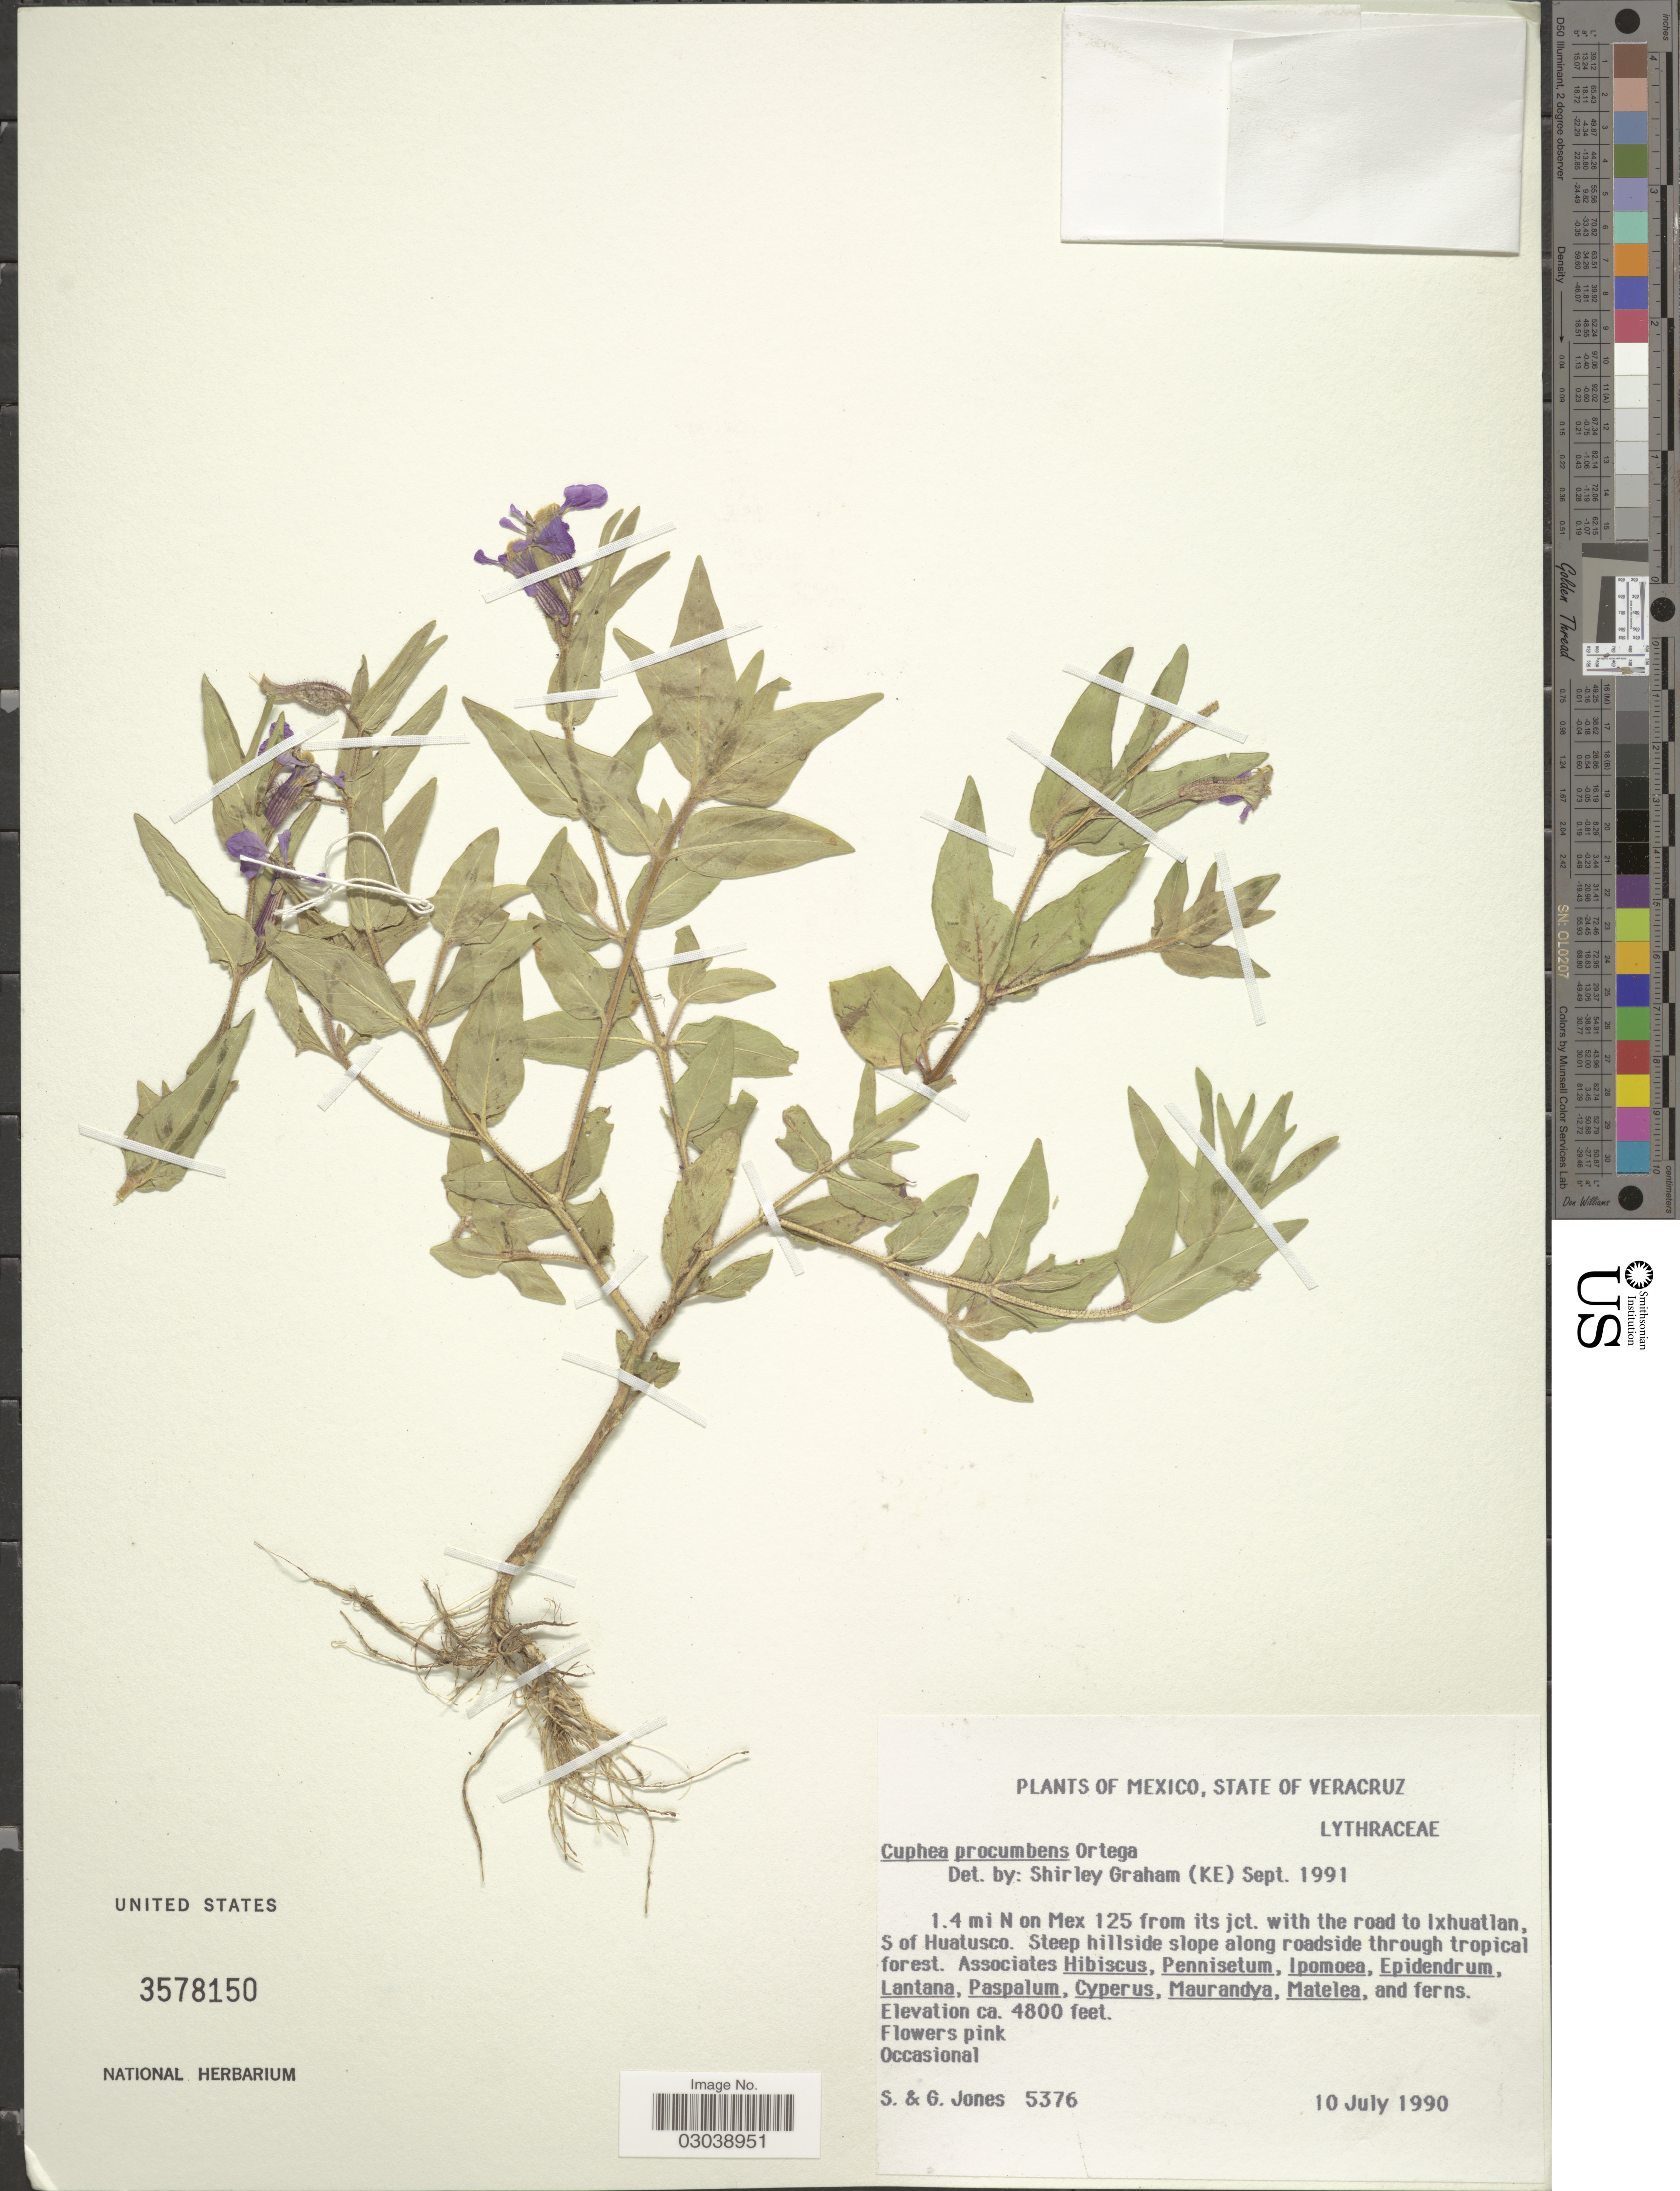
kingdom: Plantae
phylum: Tracheophyta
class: Magnoliopsida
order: Myrtales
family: Lythraceae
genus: Cuphea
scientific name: Cuphea procumbens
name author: L.D. Gómez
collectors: S. Jones & G. Jones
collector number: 5376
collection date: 1990-07-10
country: Mexico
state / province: Veracruz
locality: State of Veracruz, 1.4 mi N on Mex 125 from its jct. with the road to Ixhuatlan, S of Huatusco.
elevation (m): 1463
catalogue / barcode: US 3578150